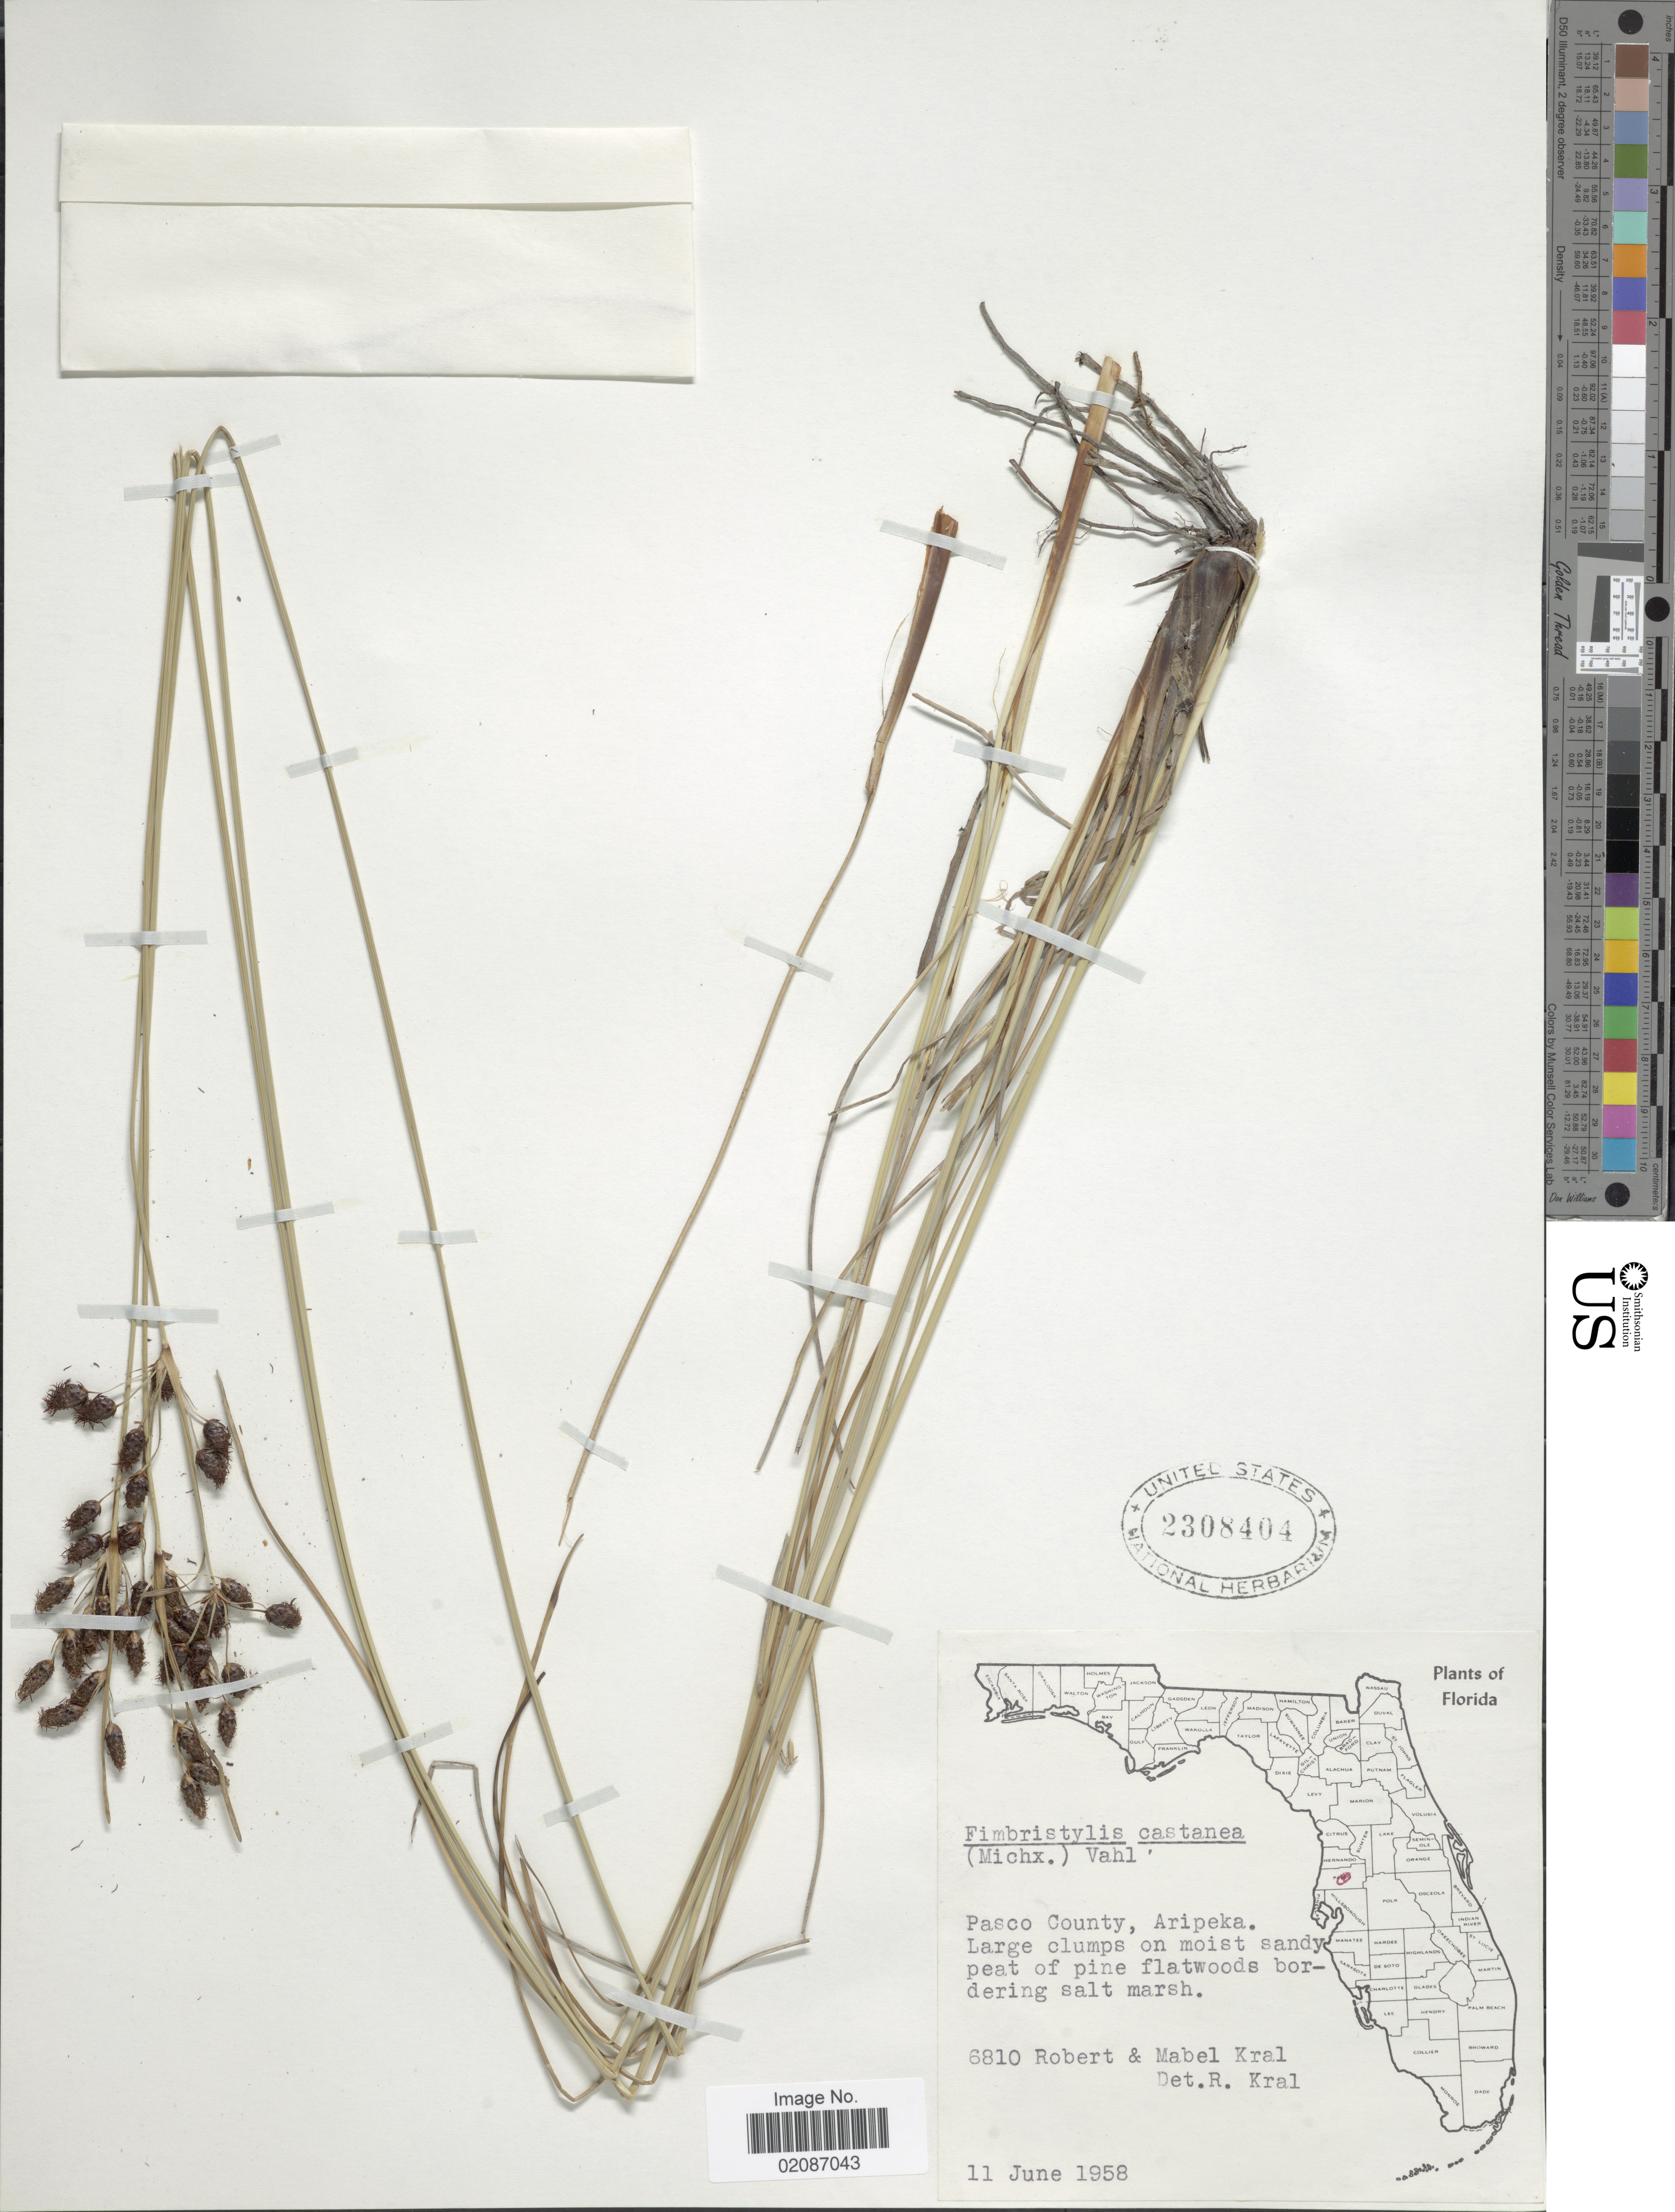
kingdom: Plantae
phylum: Tracheophyta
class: Liliopsida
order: Poales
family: Cyperaceae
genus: Fimbristylis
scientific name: Fimbristylis spadicea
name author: (L.) Vahl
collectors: R. Kral & M. Kral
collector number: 6810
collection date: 1958-06-11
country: United States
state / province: Florida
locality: Pasco County, Aripeka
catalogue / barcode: US 2308404